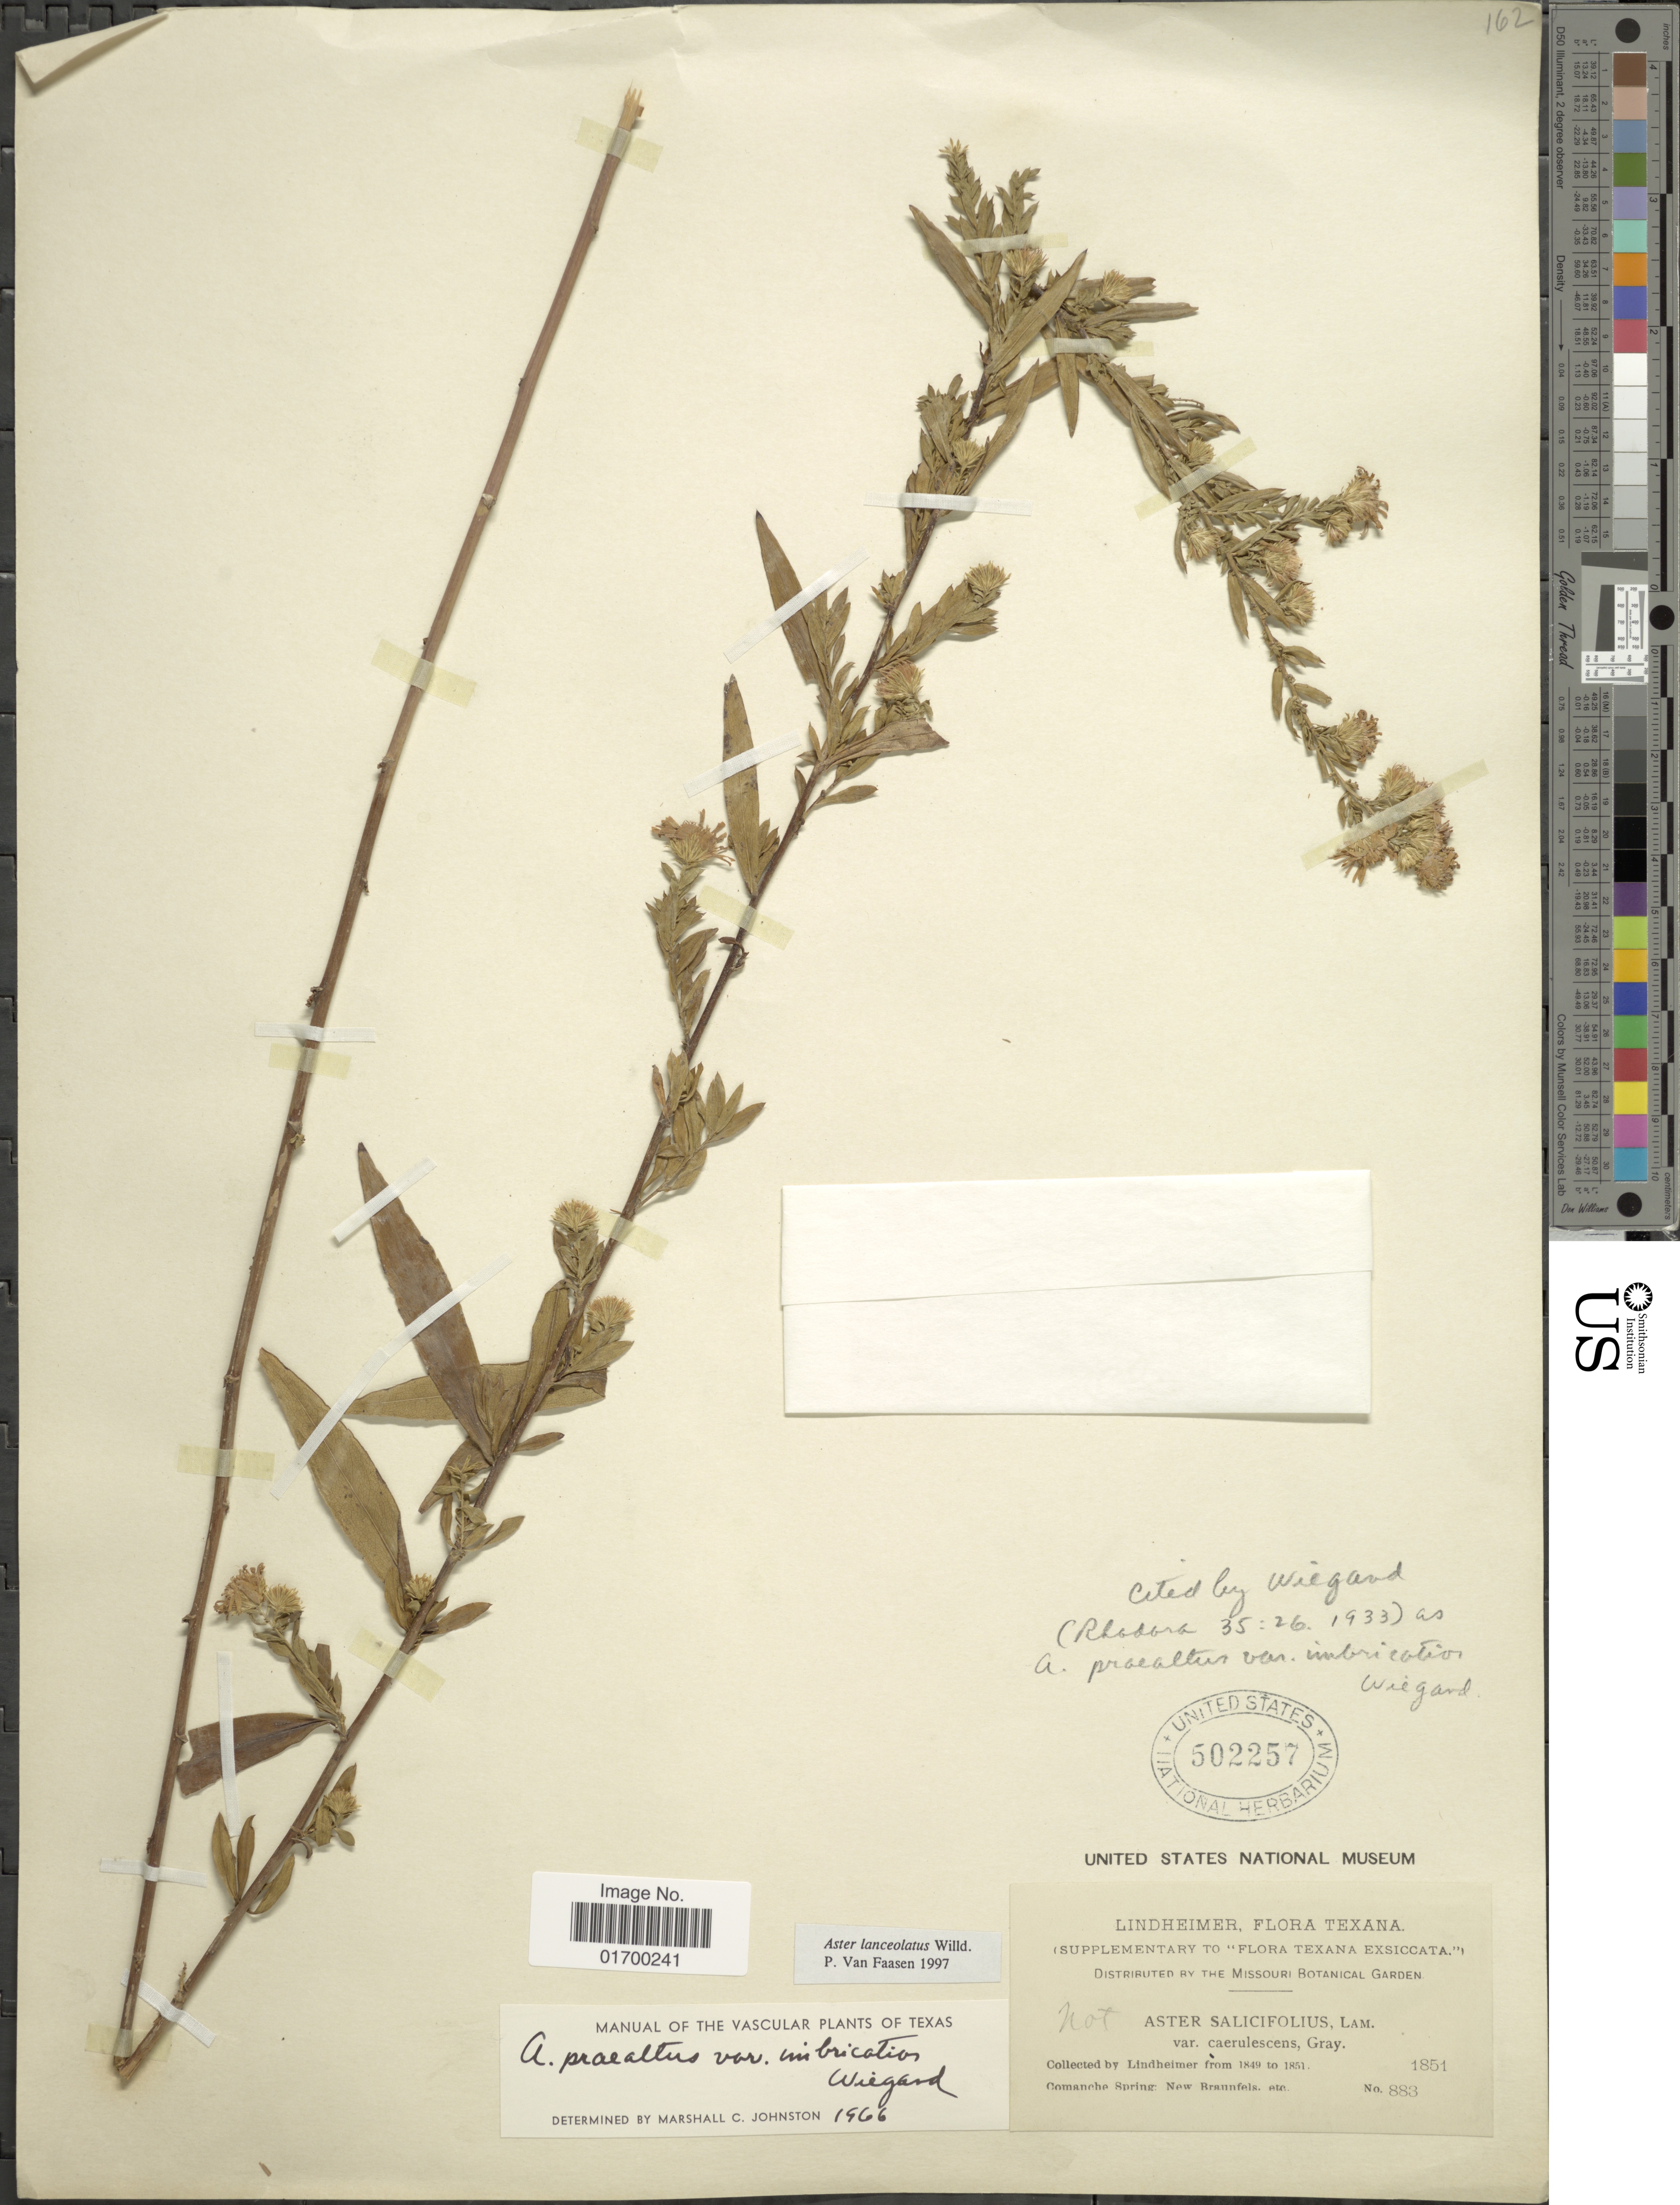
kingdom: Plantae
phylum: Tracheophyta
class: Magnoliopsida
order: Asterales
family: Asteraceae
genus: Symphyotrichum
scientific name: Symphyotrichum lanceolatum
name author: (Willd.) G.L. Nesom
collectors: -. Lindheimer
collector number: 883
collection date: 1851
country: United States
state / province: Texas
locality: Comache Spring, New Braunfels. Texana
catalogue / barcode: US 502257